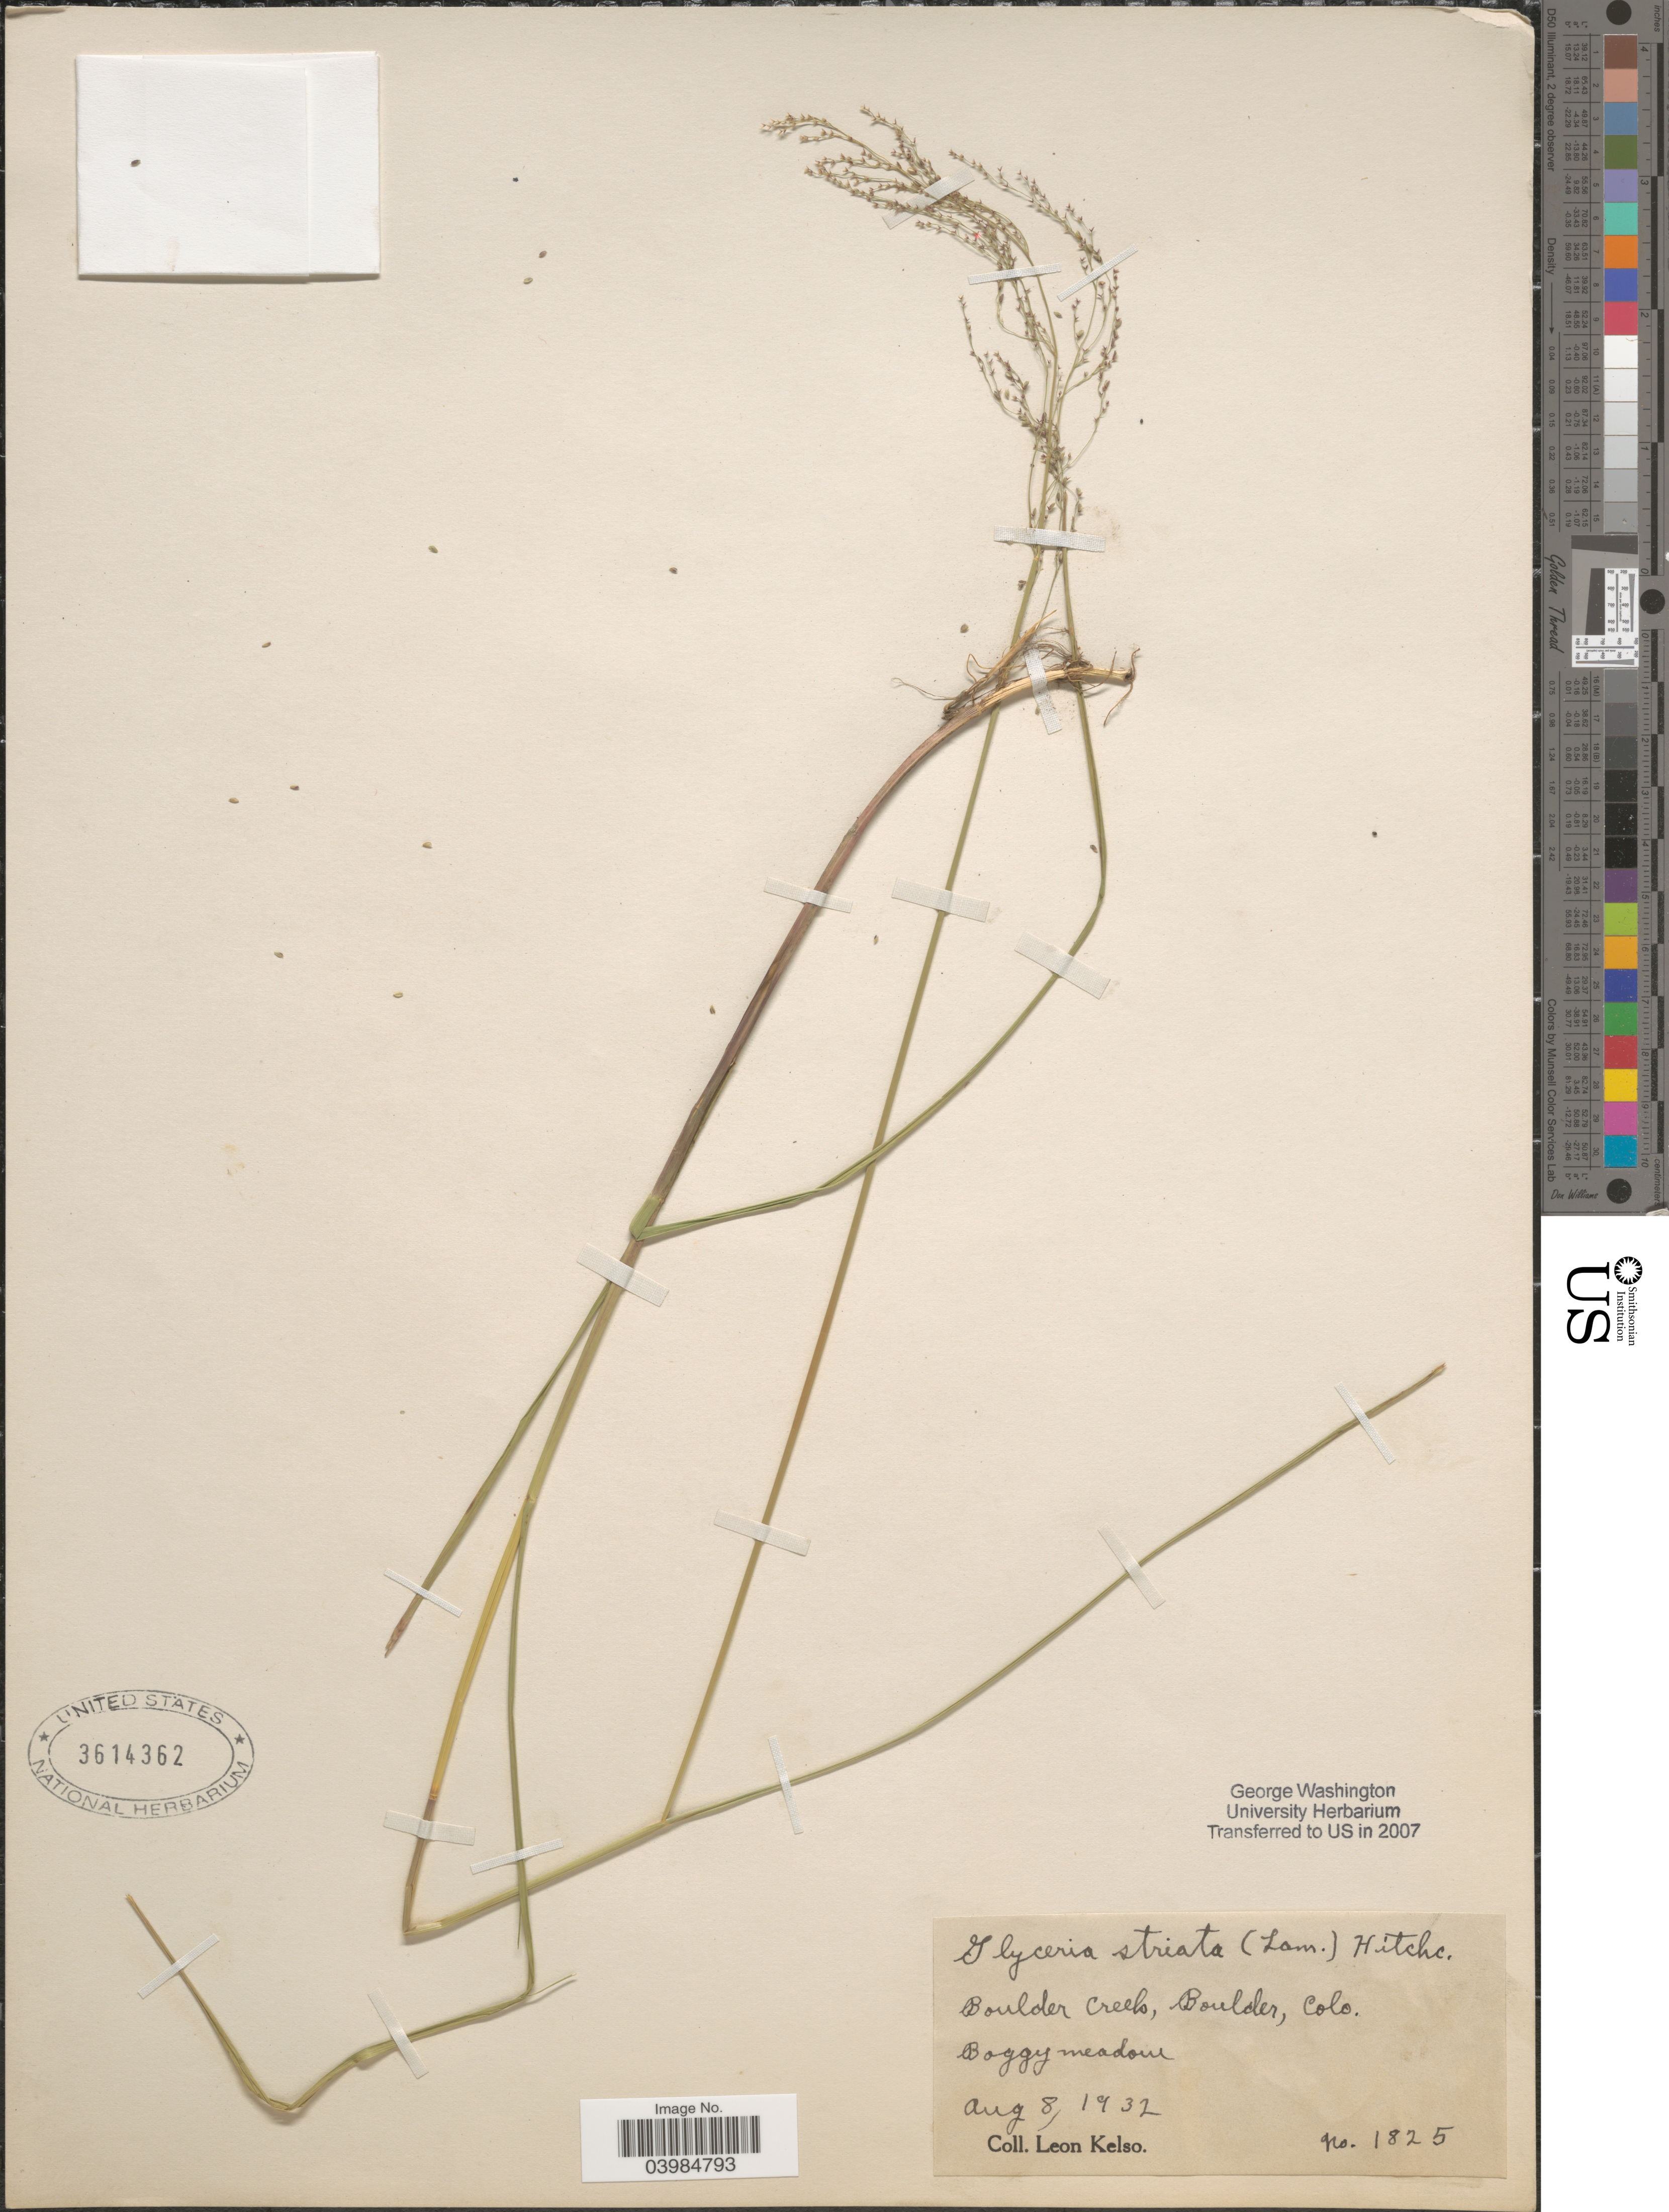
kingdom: Plantae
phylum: Tracheophyta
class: Liliopsida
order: Poales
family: Poaceae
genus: Glyceria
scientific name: Glyceria striata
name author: (Lam.) Hitchc.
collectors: L. Kelso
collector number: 1825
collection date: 1932-08-08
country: United States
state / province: Colorado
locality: Boulder Creek, Boulder.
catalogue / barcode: US 3614362